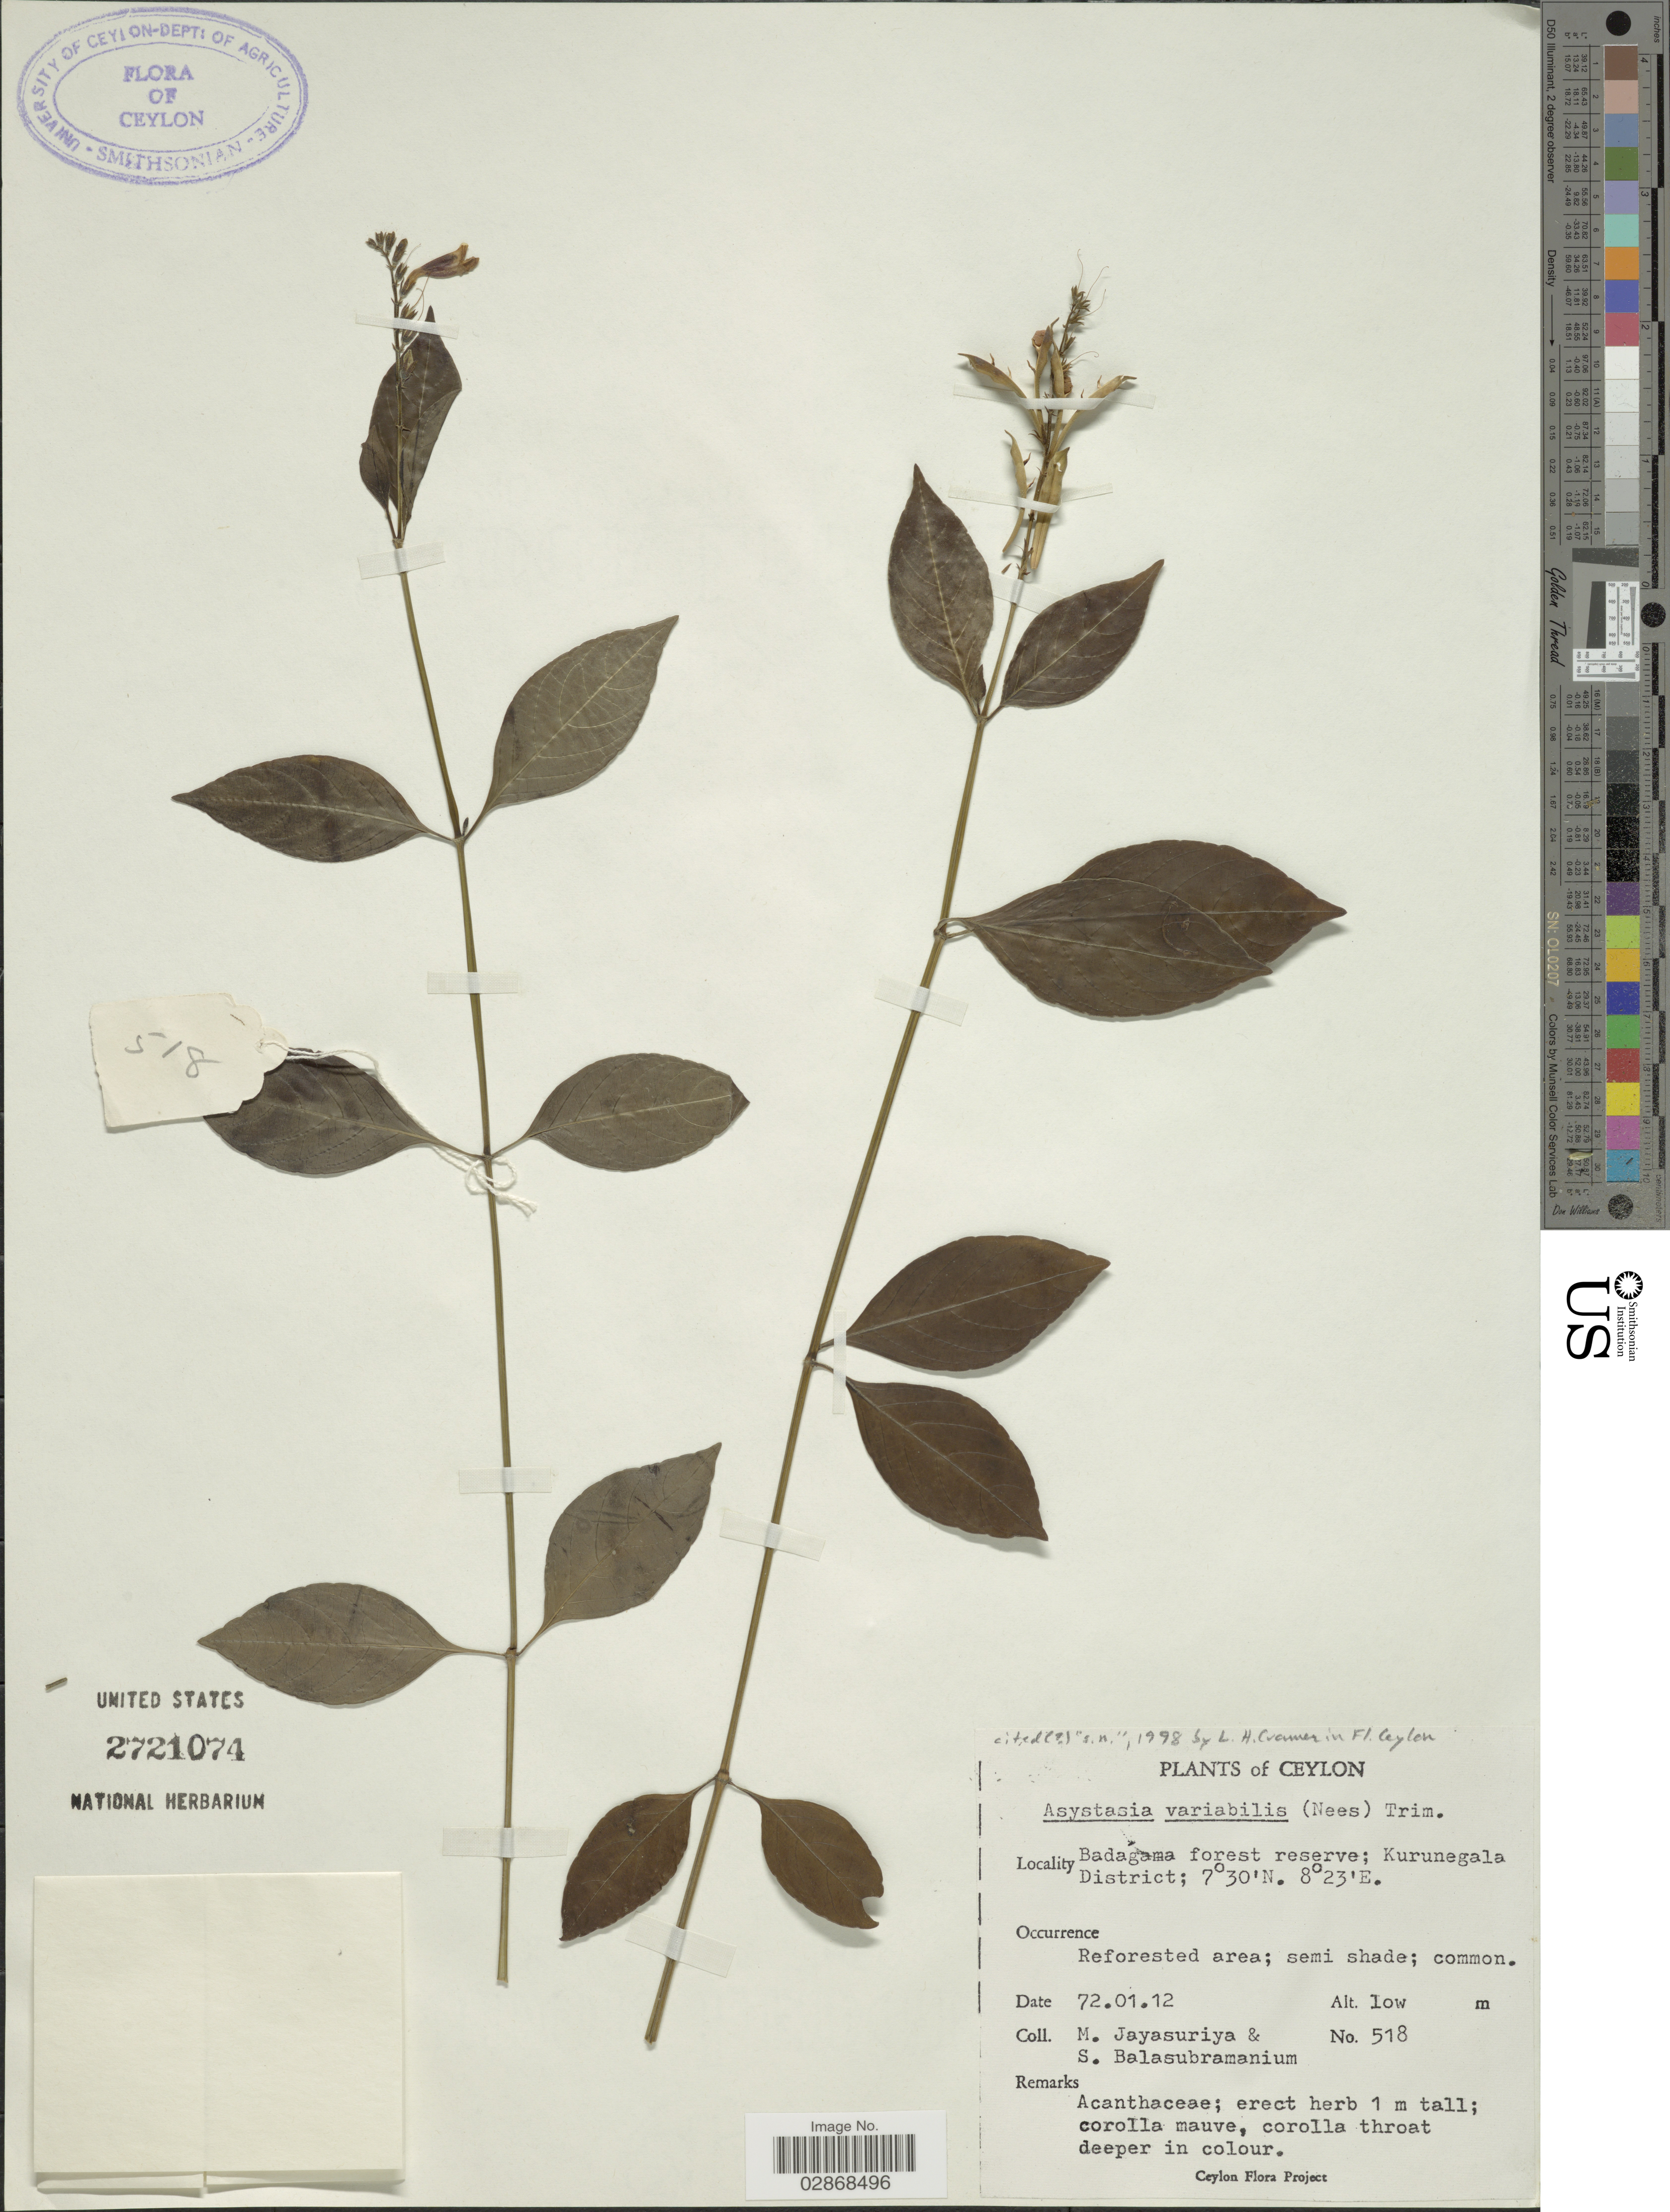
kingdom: Plantae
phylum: Tracheophyta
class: Magnoliopsida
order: Lamiales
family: Acanthaceae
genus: Asystasia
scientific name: Asystasia variabilis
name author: Trimen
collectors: M. Jayasuriya & S. Balasubramanium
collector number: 518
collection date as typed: Transcribed d/m/y: 12/1/72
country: Sri Lanka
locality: Ceylon. Badagama forest reserve; Kurunegala District.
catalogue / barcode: US 2721074